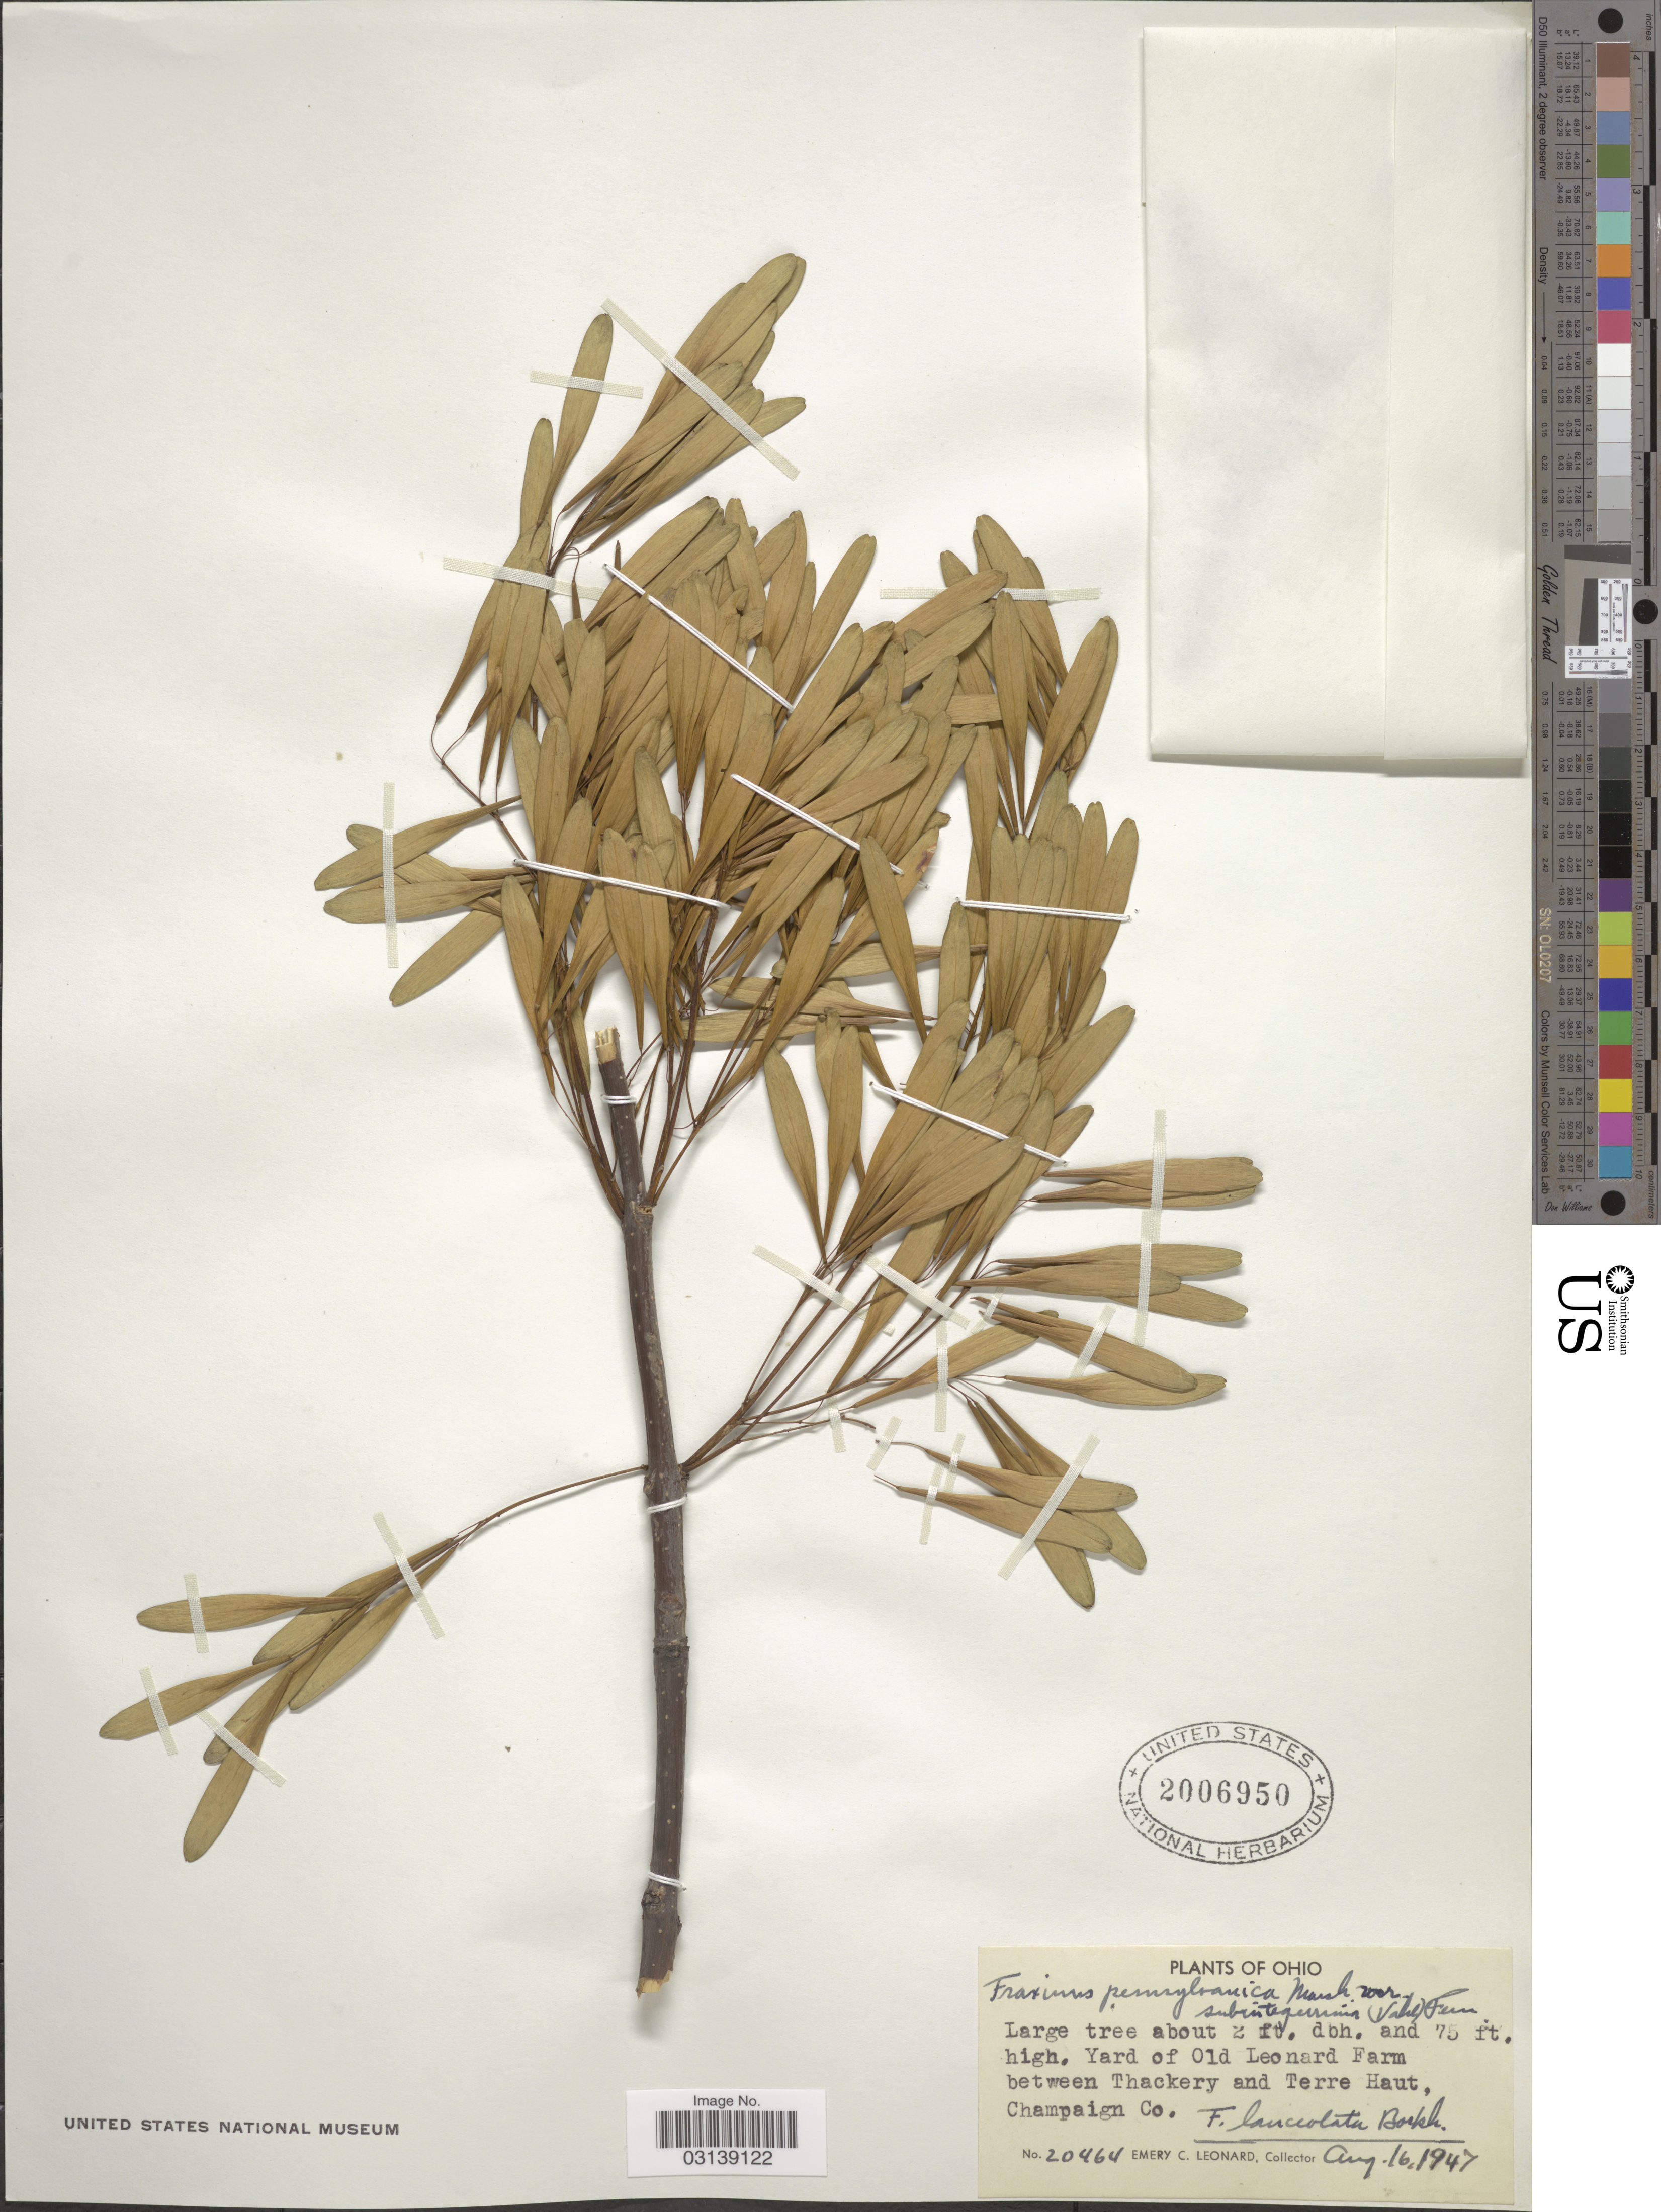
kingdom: Plantae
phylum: Tracheophyta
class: Magnoliopsida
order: Lamiales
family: Oleaceae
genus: Fraxinus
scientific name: Fraxinus pennsylvanica var. lanceolata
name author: Sarg.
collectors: E. C. Leonard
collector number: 20464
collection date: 1947-08-16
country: United States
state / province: Ohio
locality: Yard of Old Leonard Farm between Thackery and Terre Haut, Champaign Co.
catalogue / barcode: US 2006950